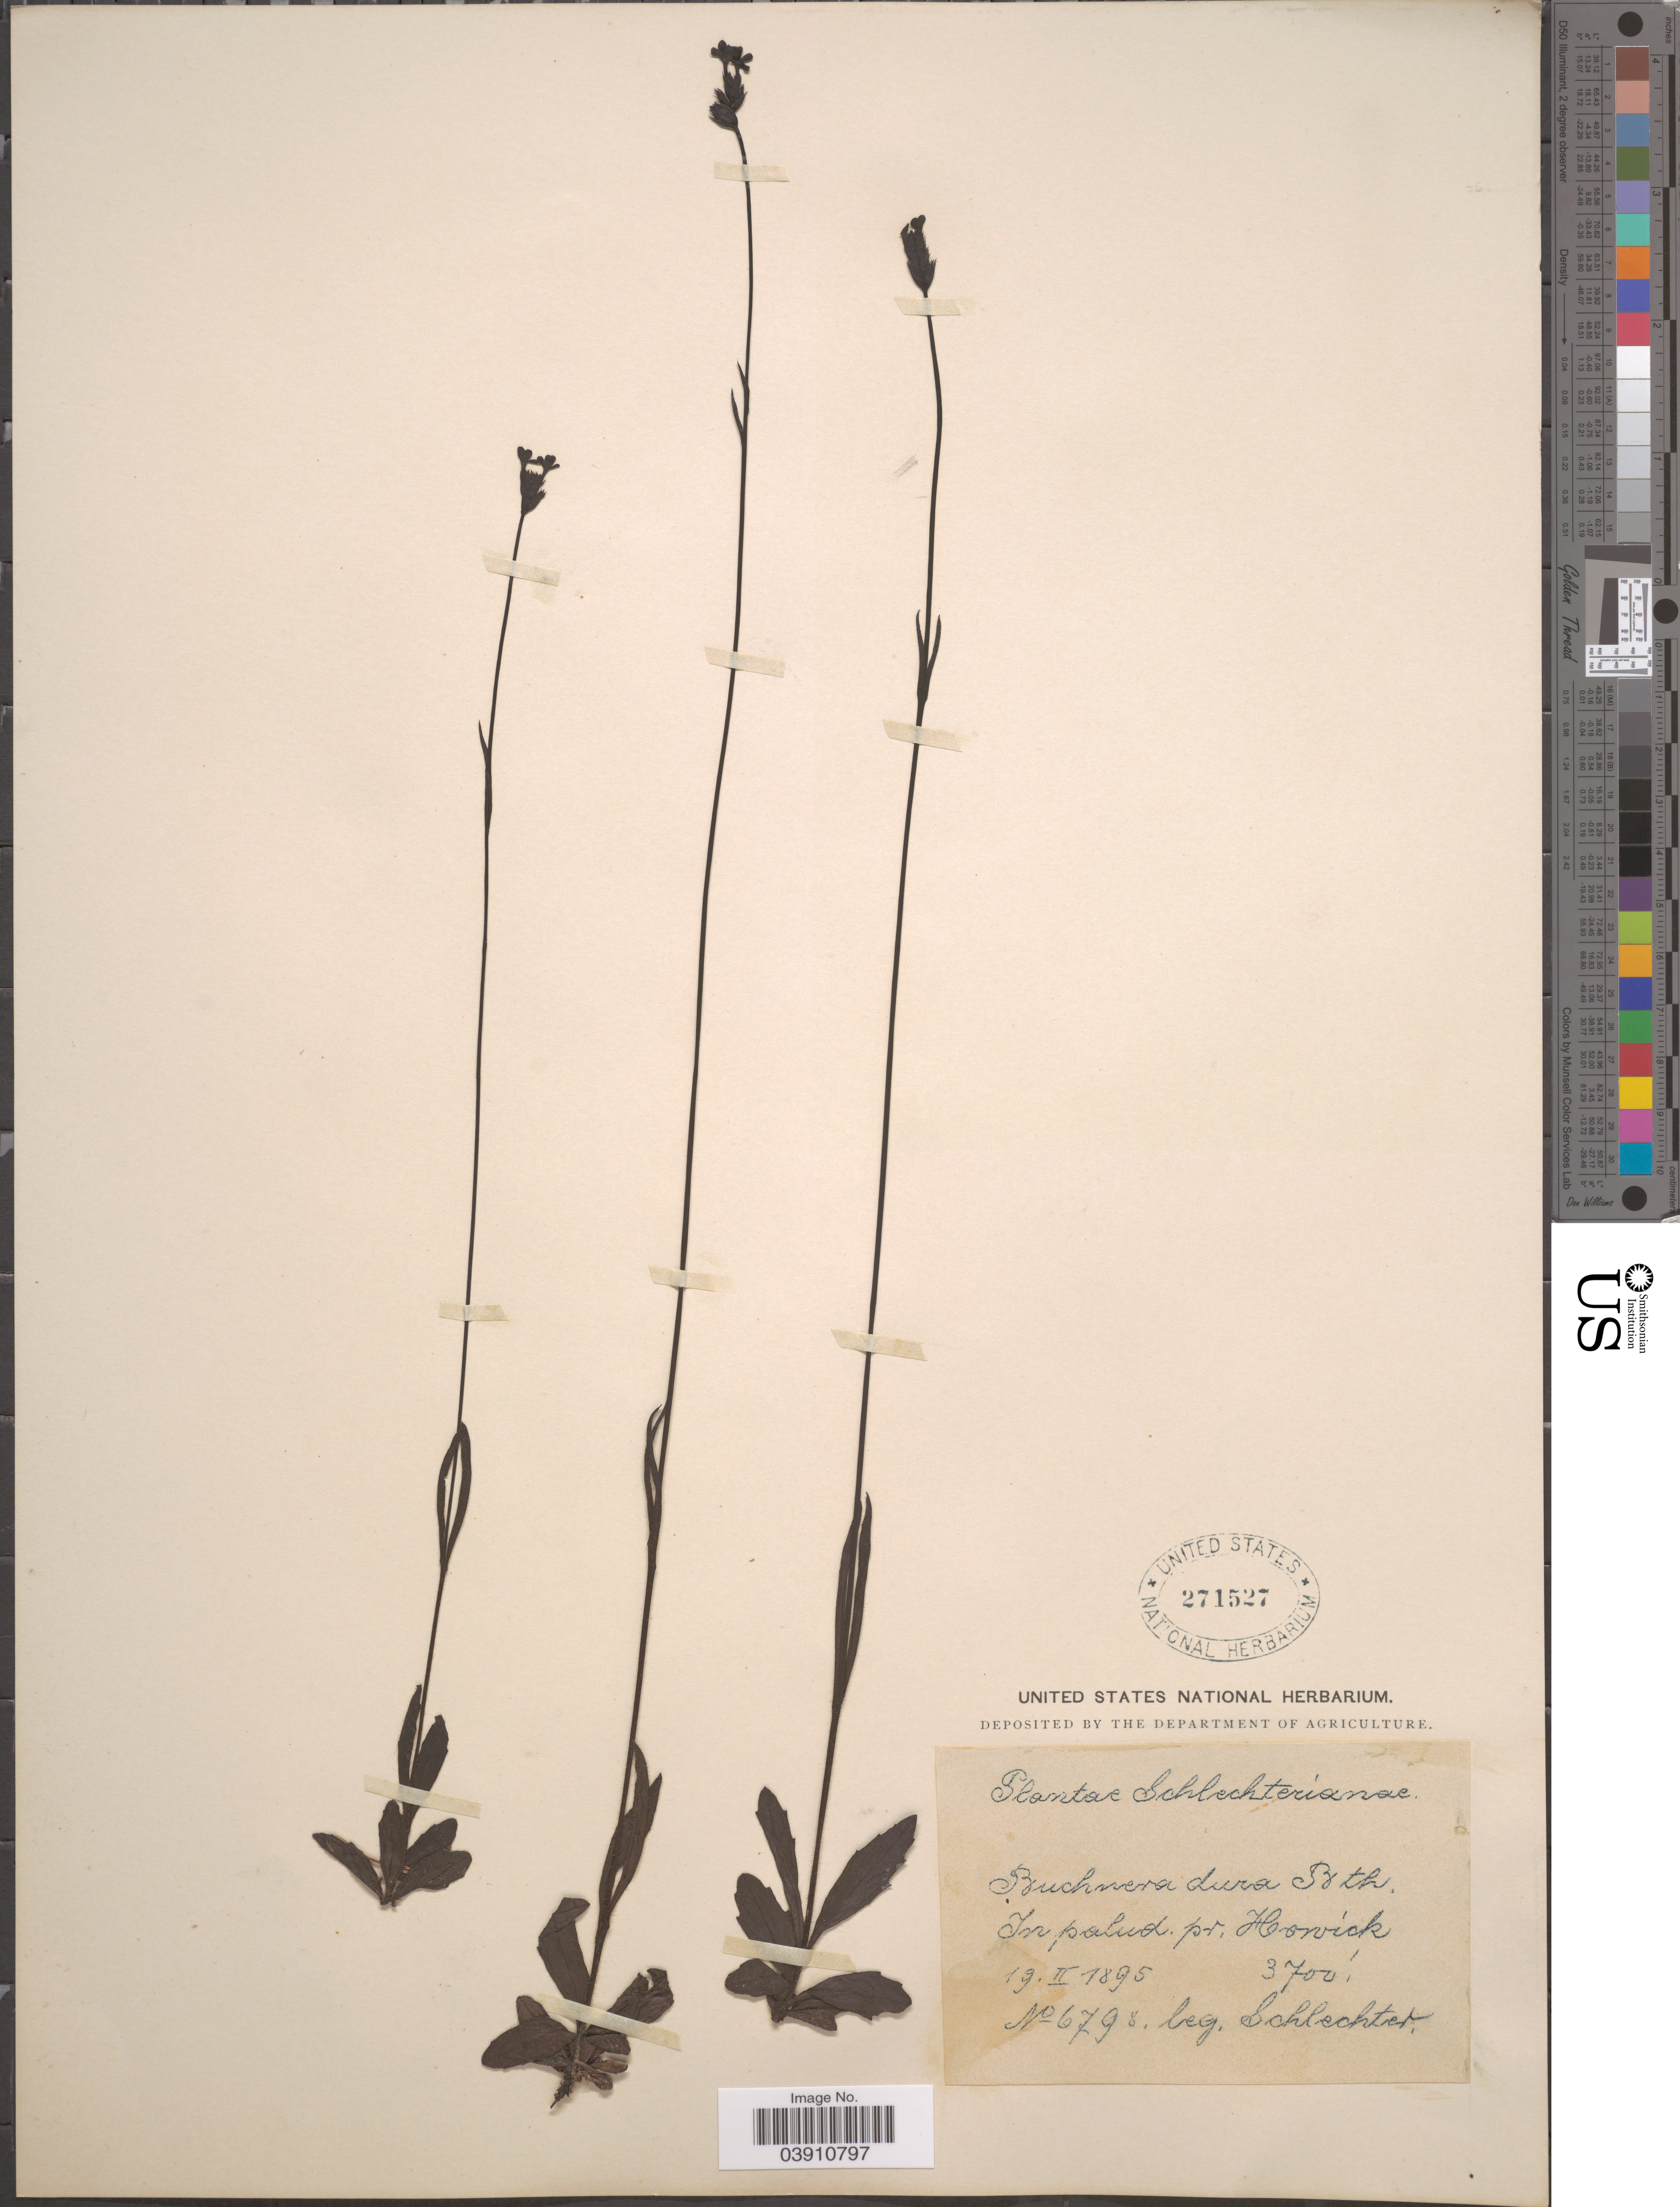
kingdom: Plantae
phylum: Tracheophyta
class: Magnoliopsida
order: Lamiales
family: Orobanchaceae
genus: Buchnera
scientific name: Buchnera dura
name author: Benth.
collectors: Schlechter, --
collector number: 6798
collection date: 1895-02-19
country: South Africa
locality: In palud pr. Howick.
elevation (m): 1128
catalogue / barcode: US 271527